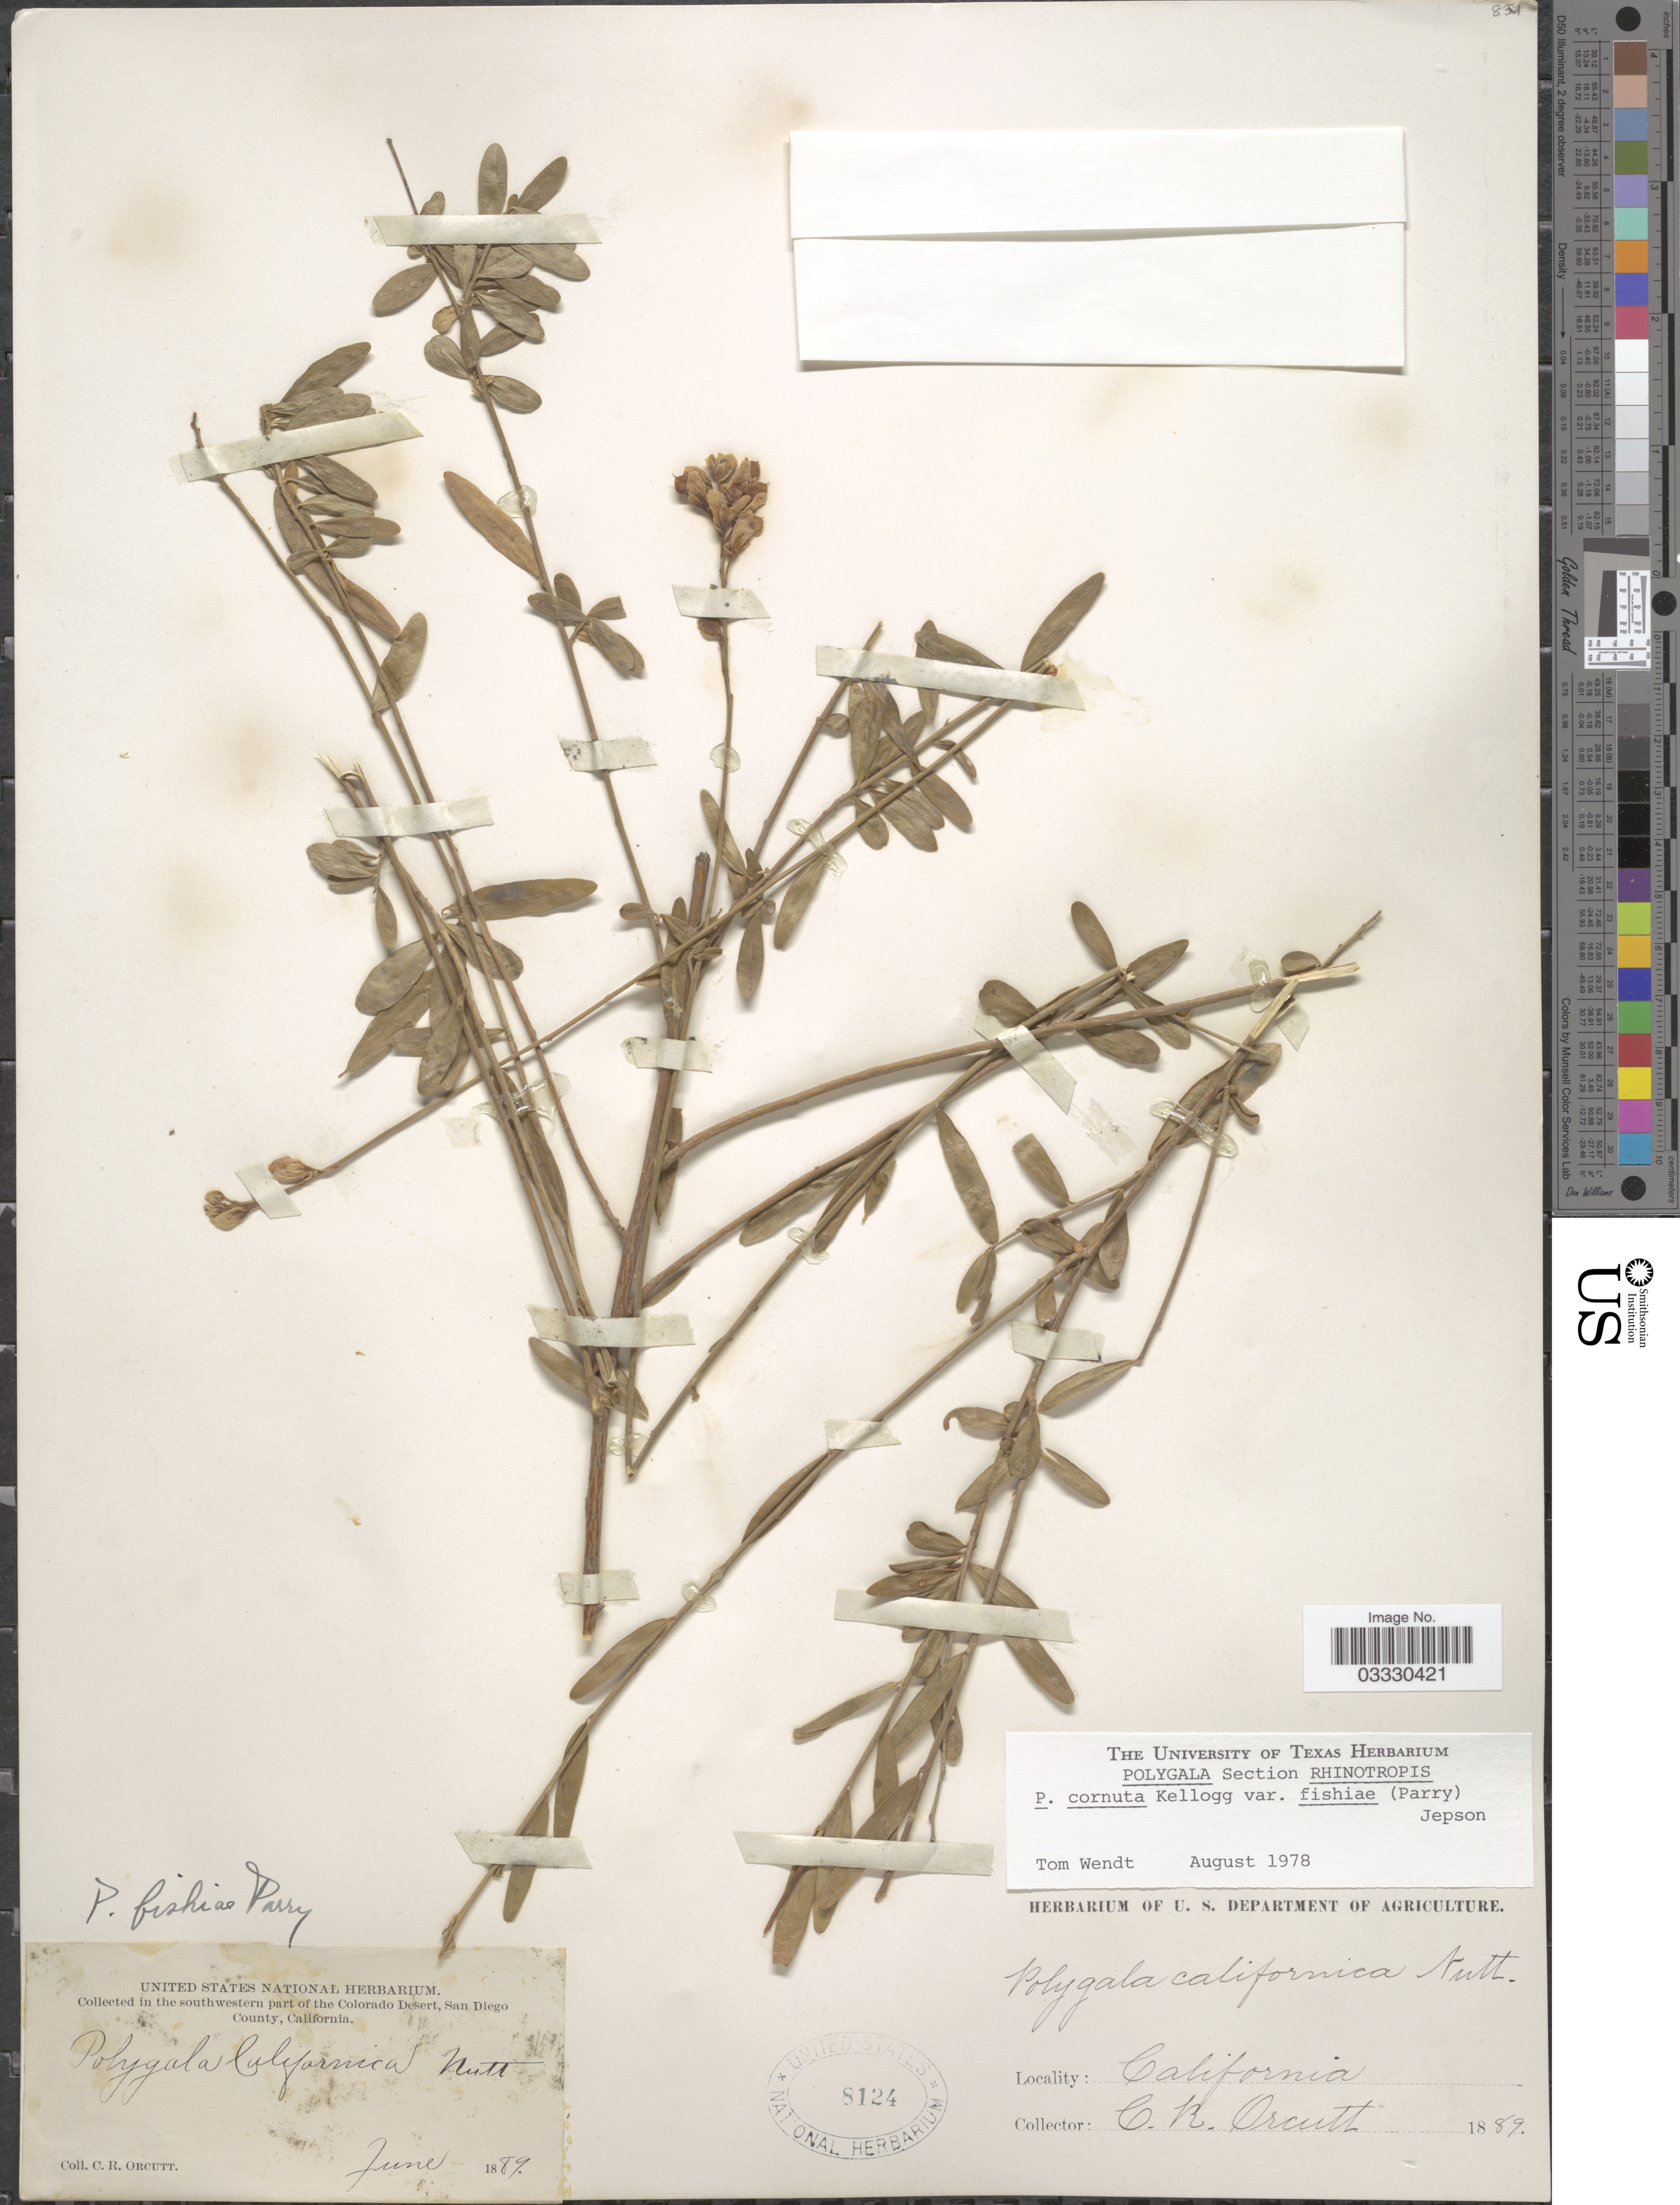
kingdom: Plantae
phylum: Tracheophyta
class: Magnoliopsida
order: Fabales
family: Polygalaceae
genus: Rhinotropis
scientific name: Rhinotropis cornuta var. fishiae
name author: (Parry) J.R. Abbott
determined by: Strong, Mark T., (BOT), Smithsonian Institution - National Museum of Natural History (UNITED STATES)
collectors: C. R. Orcutt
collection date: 1889-06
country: United States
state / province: California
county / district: San Diego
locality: In the Southwestern part of the Colorado Desert, San Diego County.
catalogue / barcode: US 8124